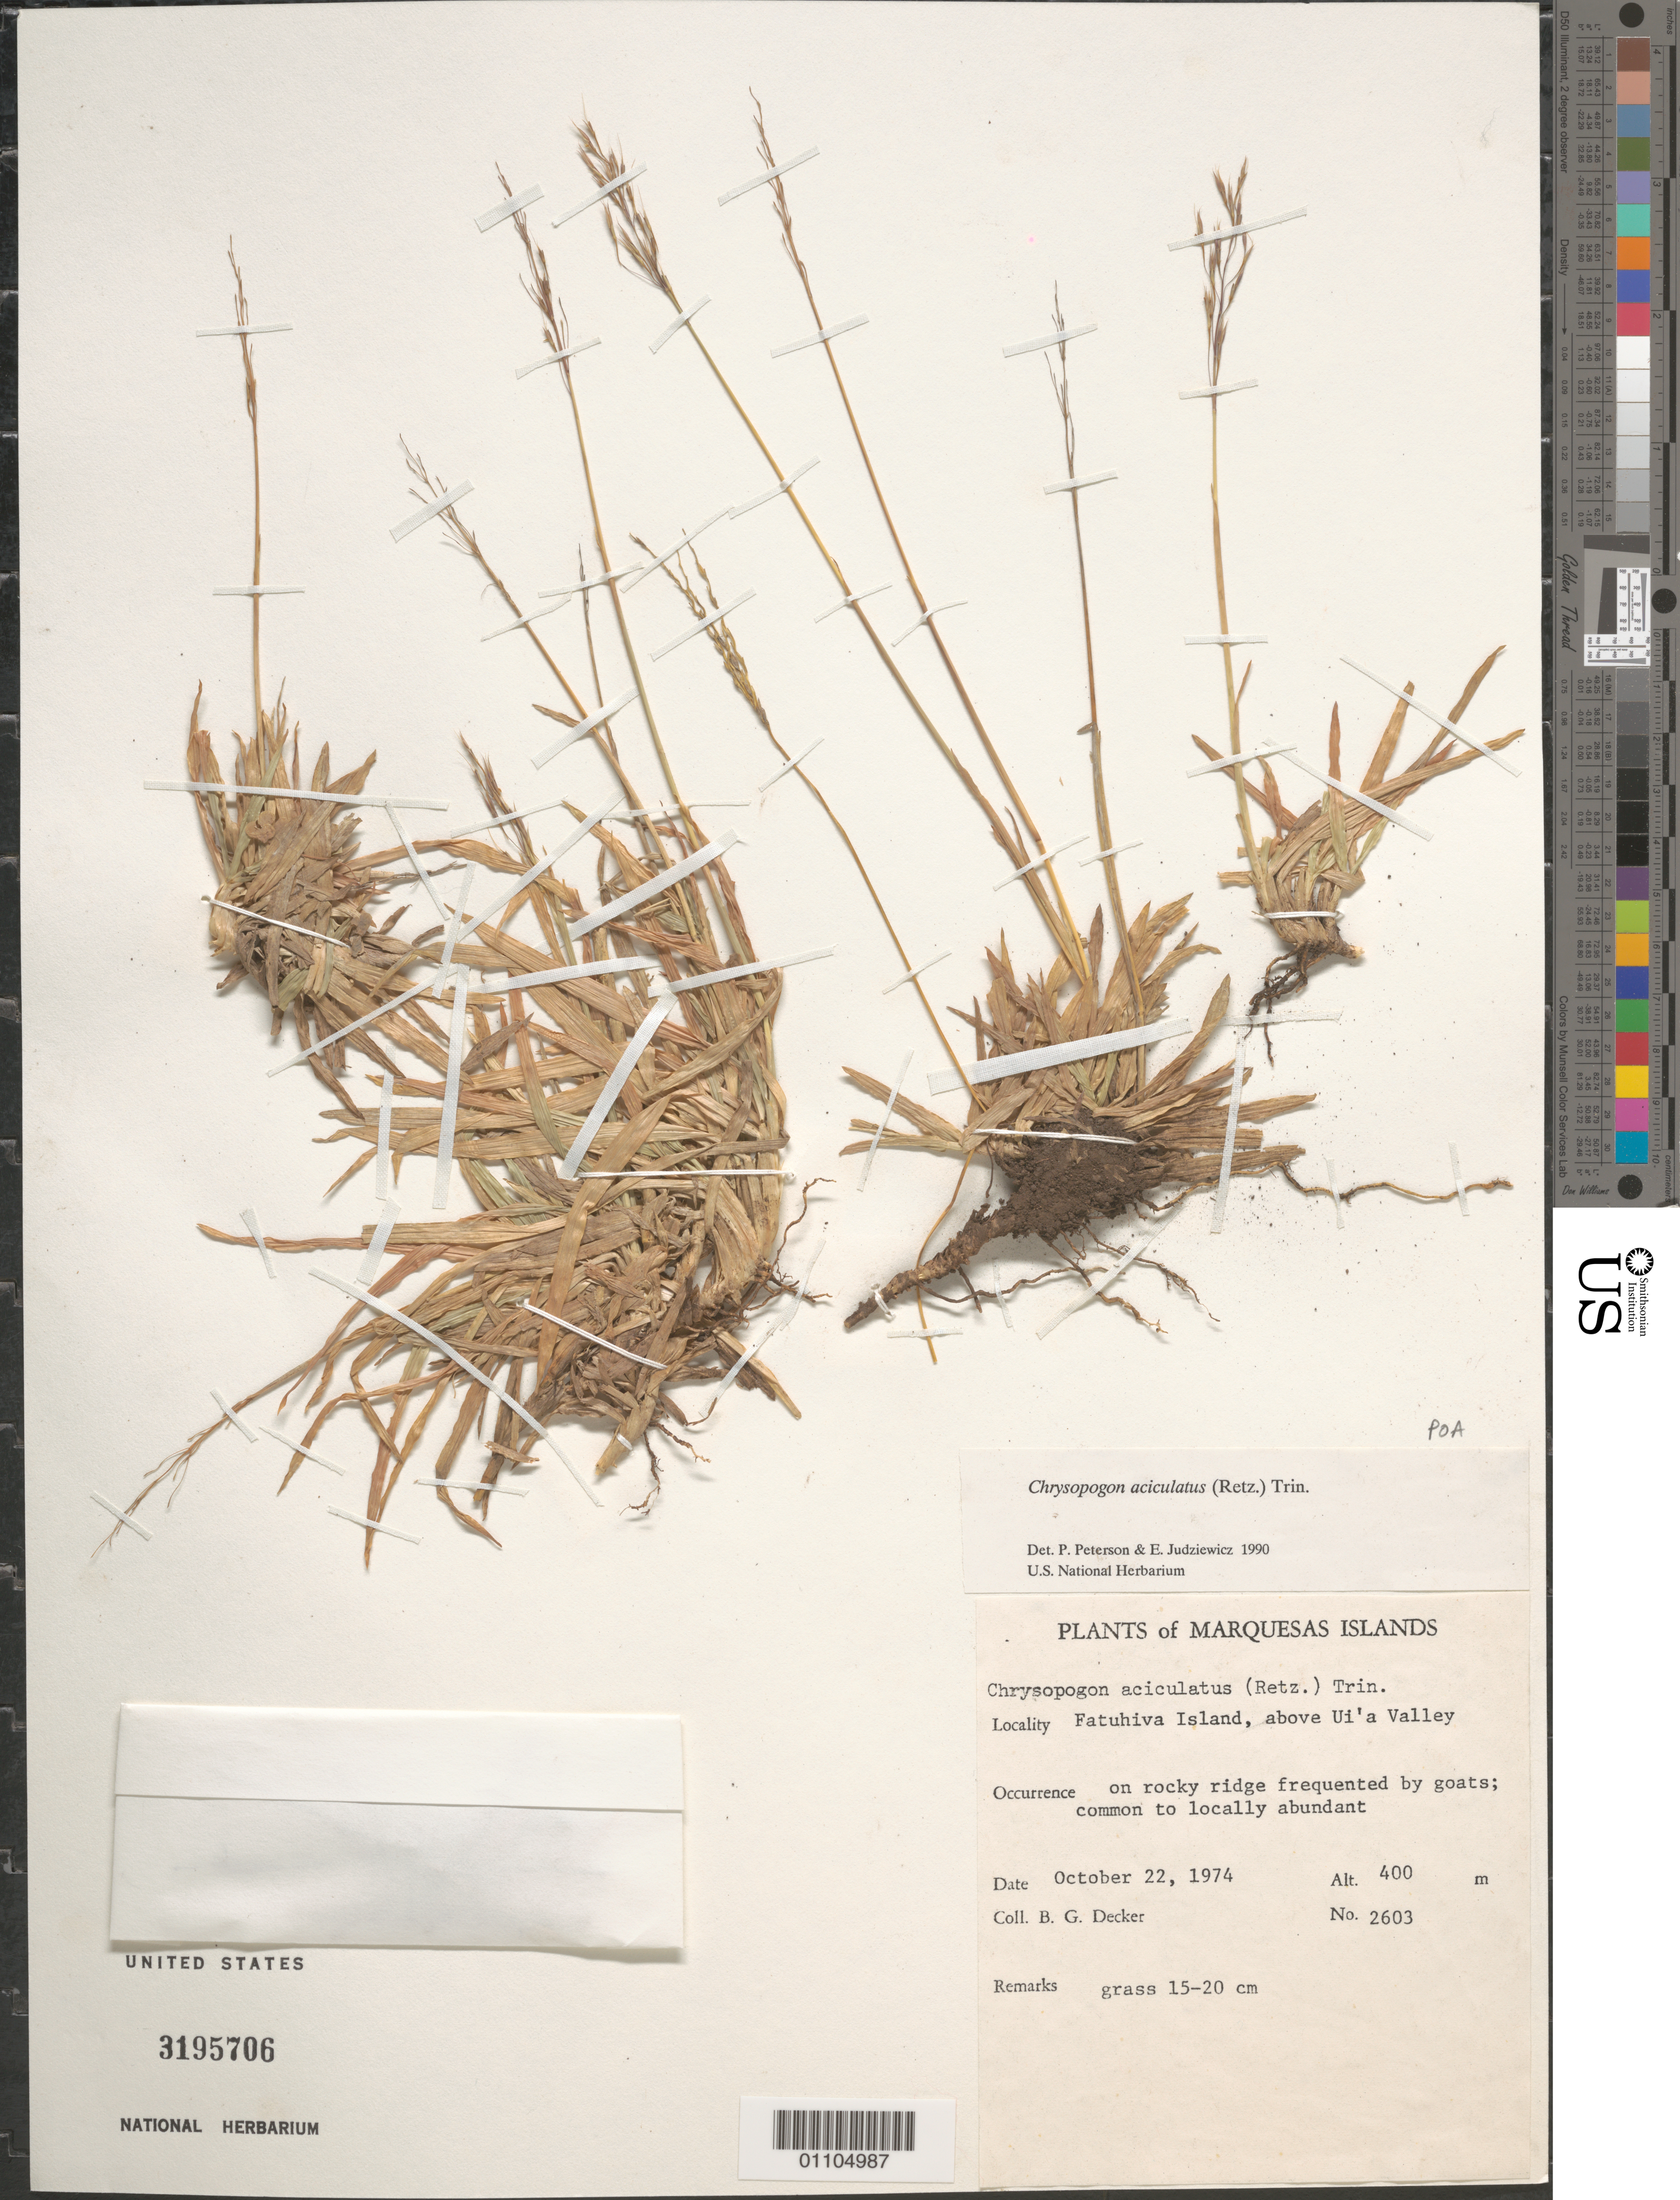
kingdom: Plantae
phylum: Tracheophyta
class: Liliopsida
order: Poales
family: Poaceae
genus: Chrysopogon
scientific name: Chrysopogon aciculatus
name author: (Retz.) Trin.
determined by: Peterson, P. M.; Judziewicz, E. J.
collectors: B. G. Decker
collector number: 2603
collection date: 1974-10-22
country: French Polynesia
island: Fatu Hiva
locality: above Ui'a Valley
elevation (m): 400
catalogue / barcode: US 3195706